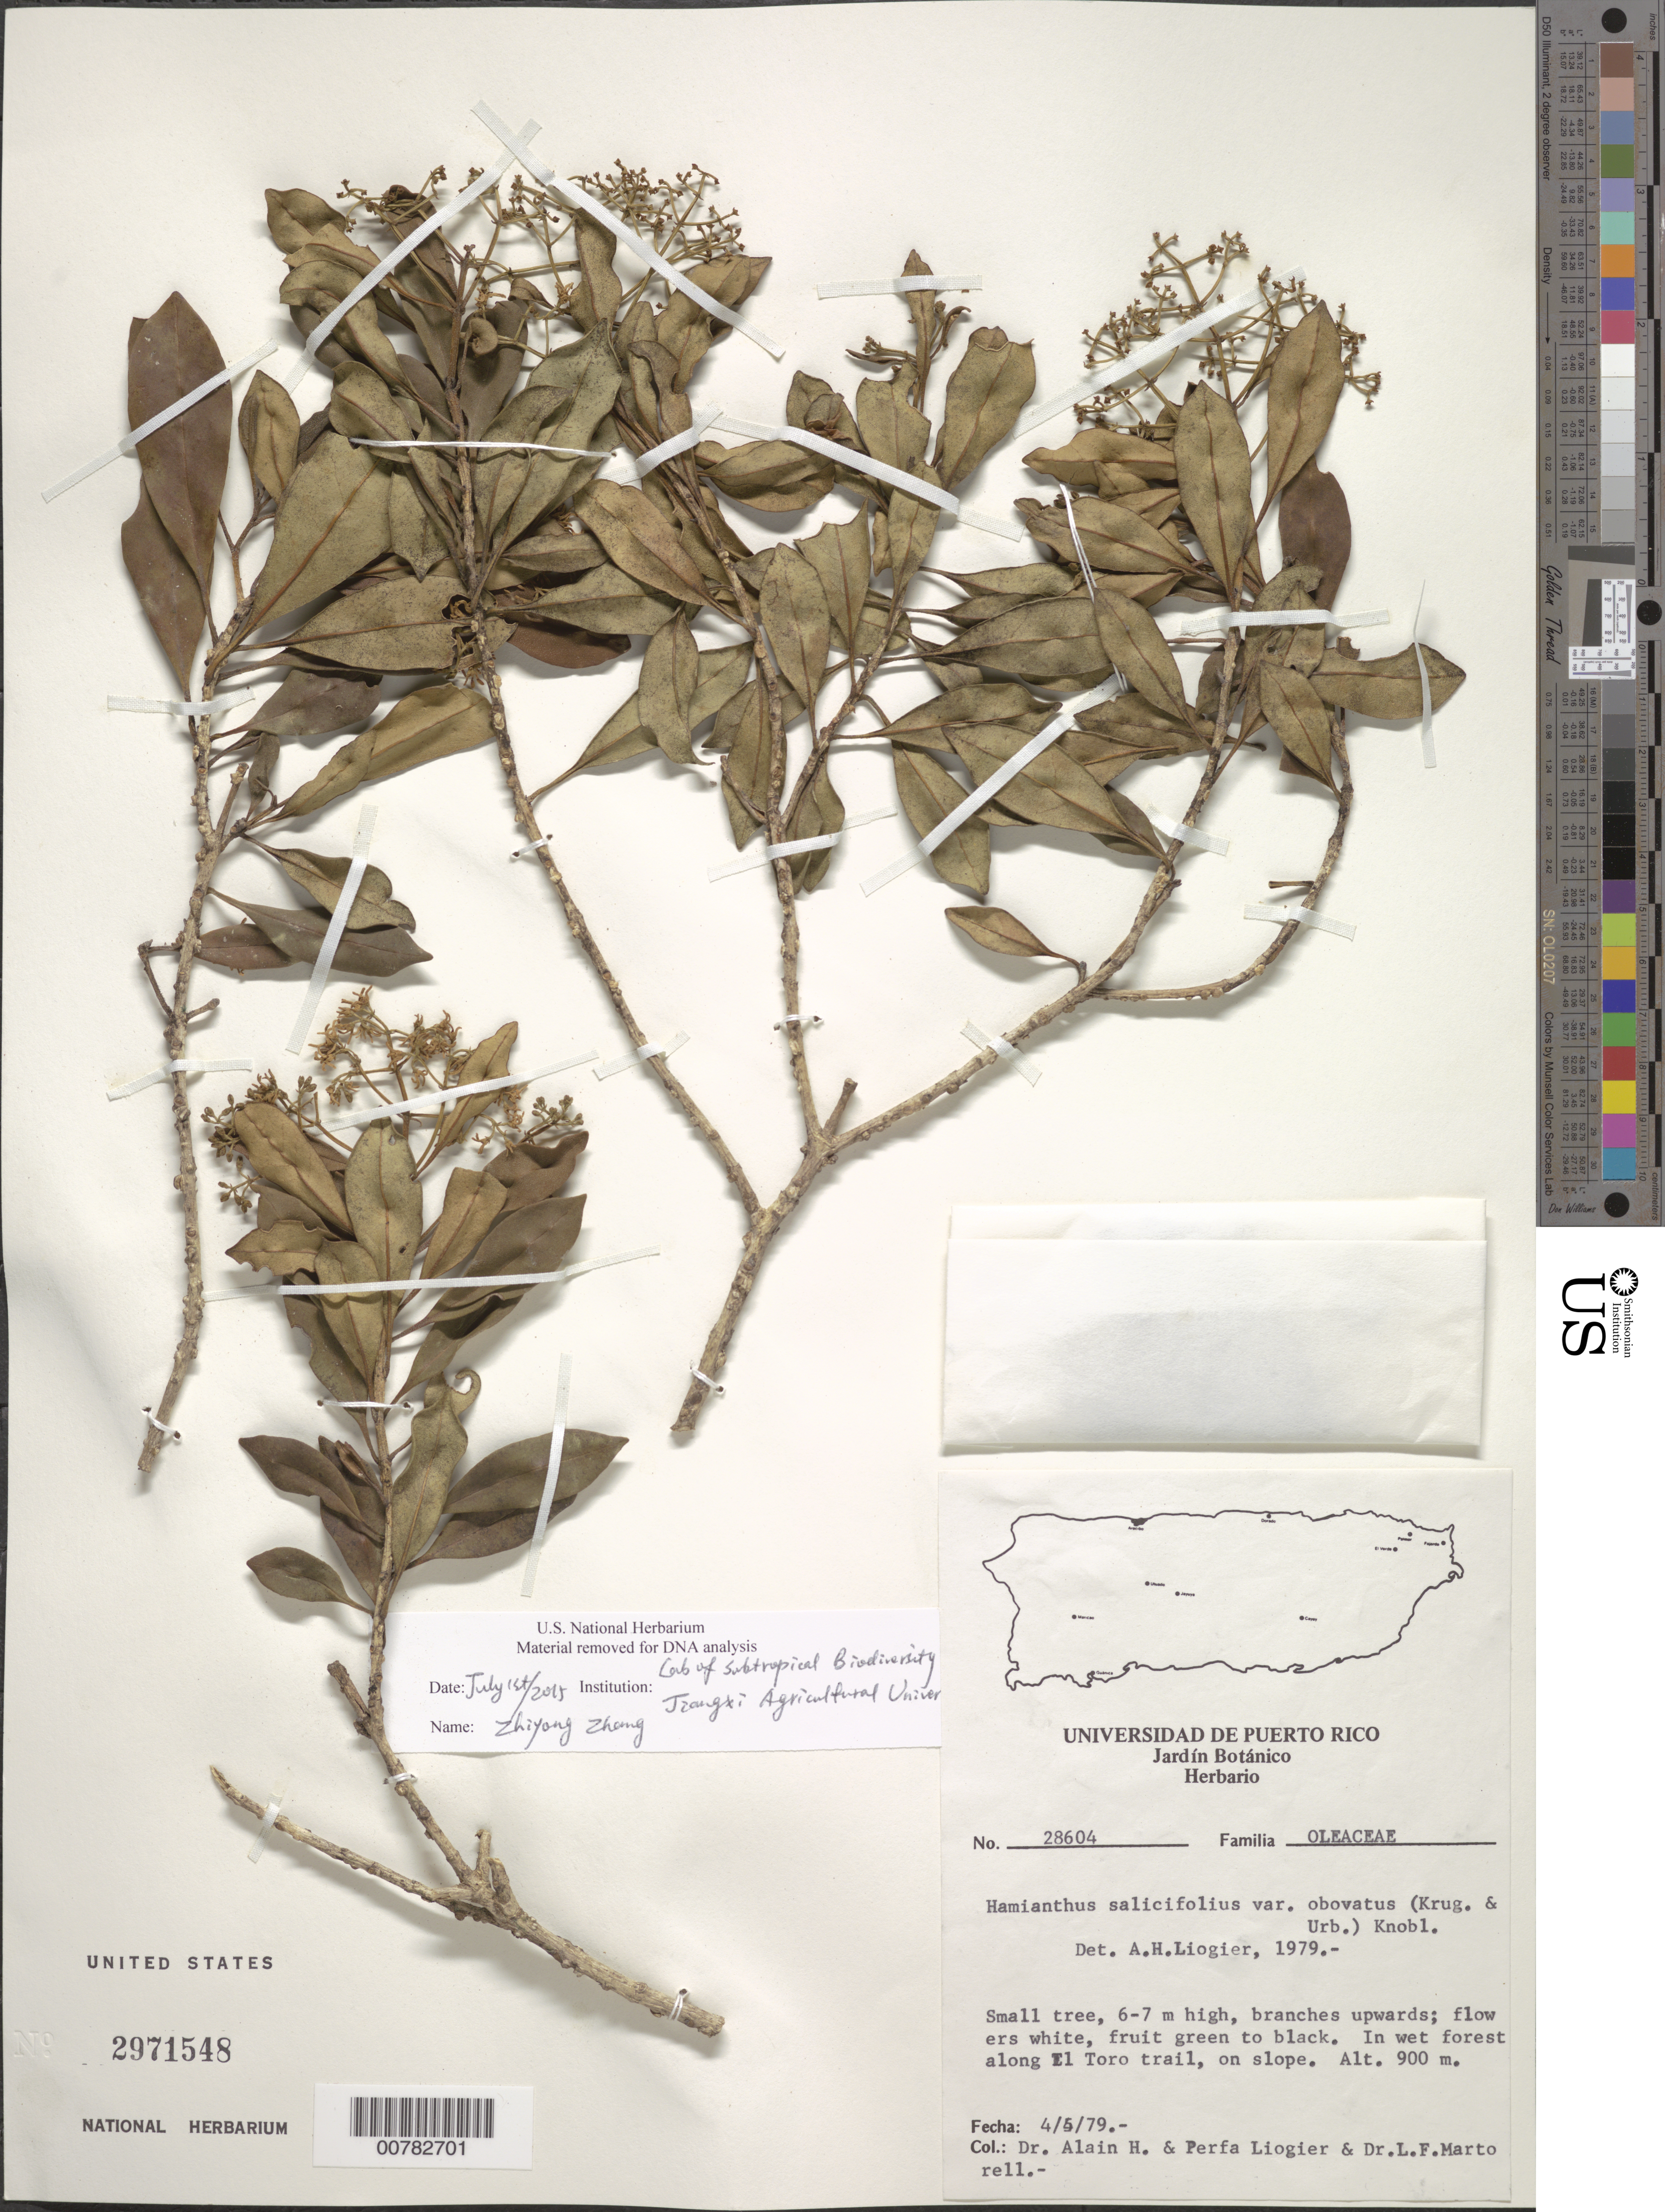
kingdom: Plantae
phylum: Tracheophyta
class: Magnoliopsida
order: Lamiales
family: Oleaceae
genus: Haenianthus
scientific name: Haenianthus salicifolius var. obovatus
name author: (Krug & Urb.) Knobl.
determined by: Liogier, Alain H.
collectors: A. H. Liogier, M. P. Liogier & L. Martorell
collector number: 28604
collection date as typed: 04 May 1979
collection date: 1979-05-04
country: Puerto Rico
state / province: Río Grande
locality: Along El Toro Trail.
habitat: In wet forest, on slope.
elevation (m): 900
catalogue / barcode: US 2971548